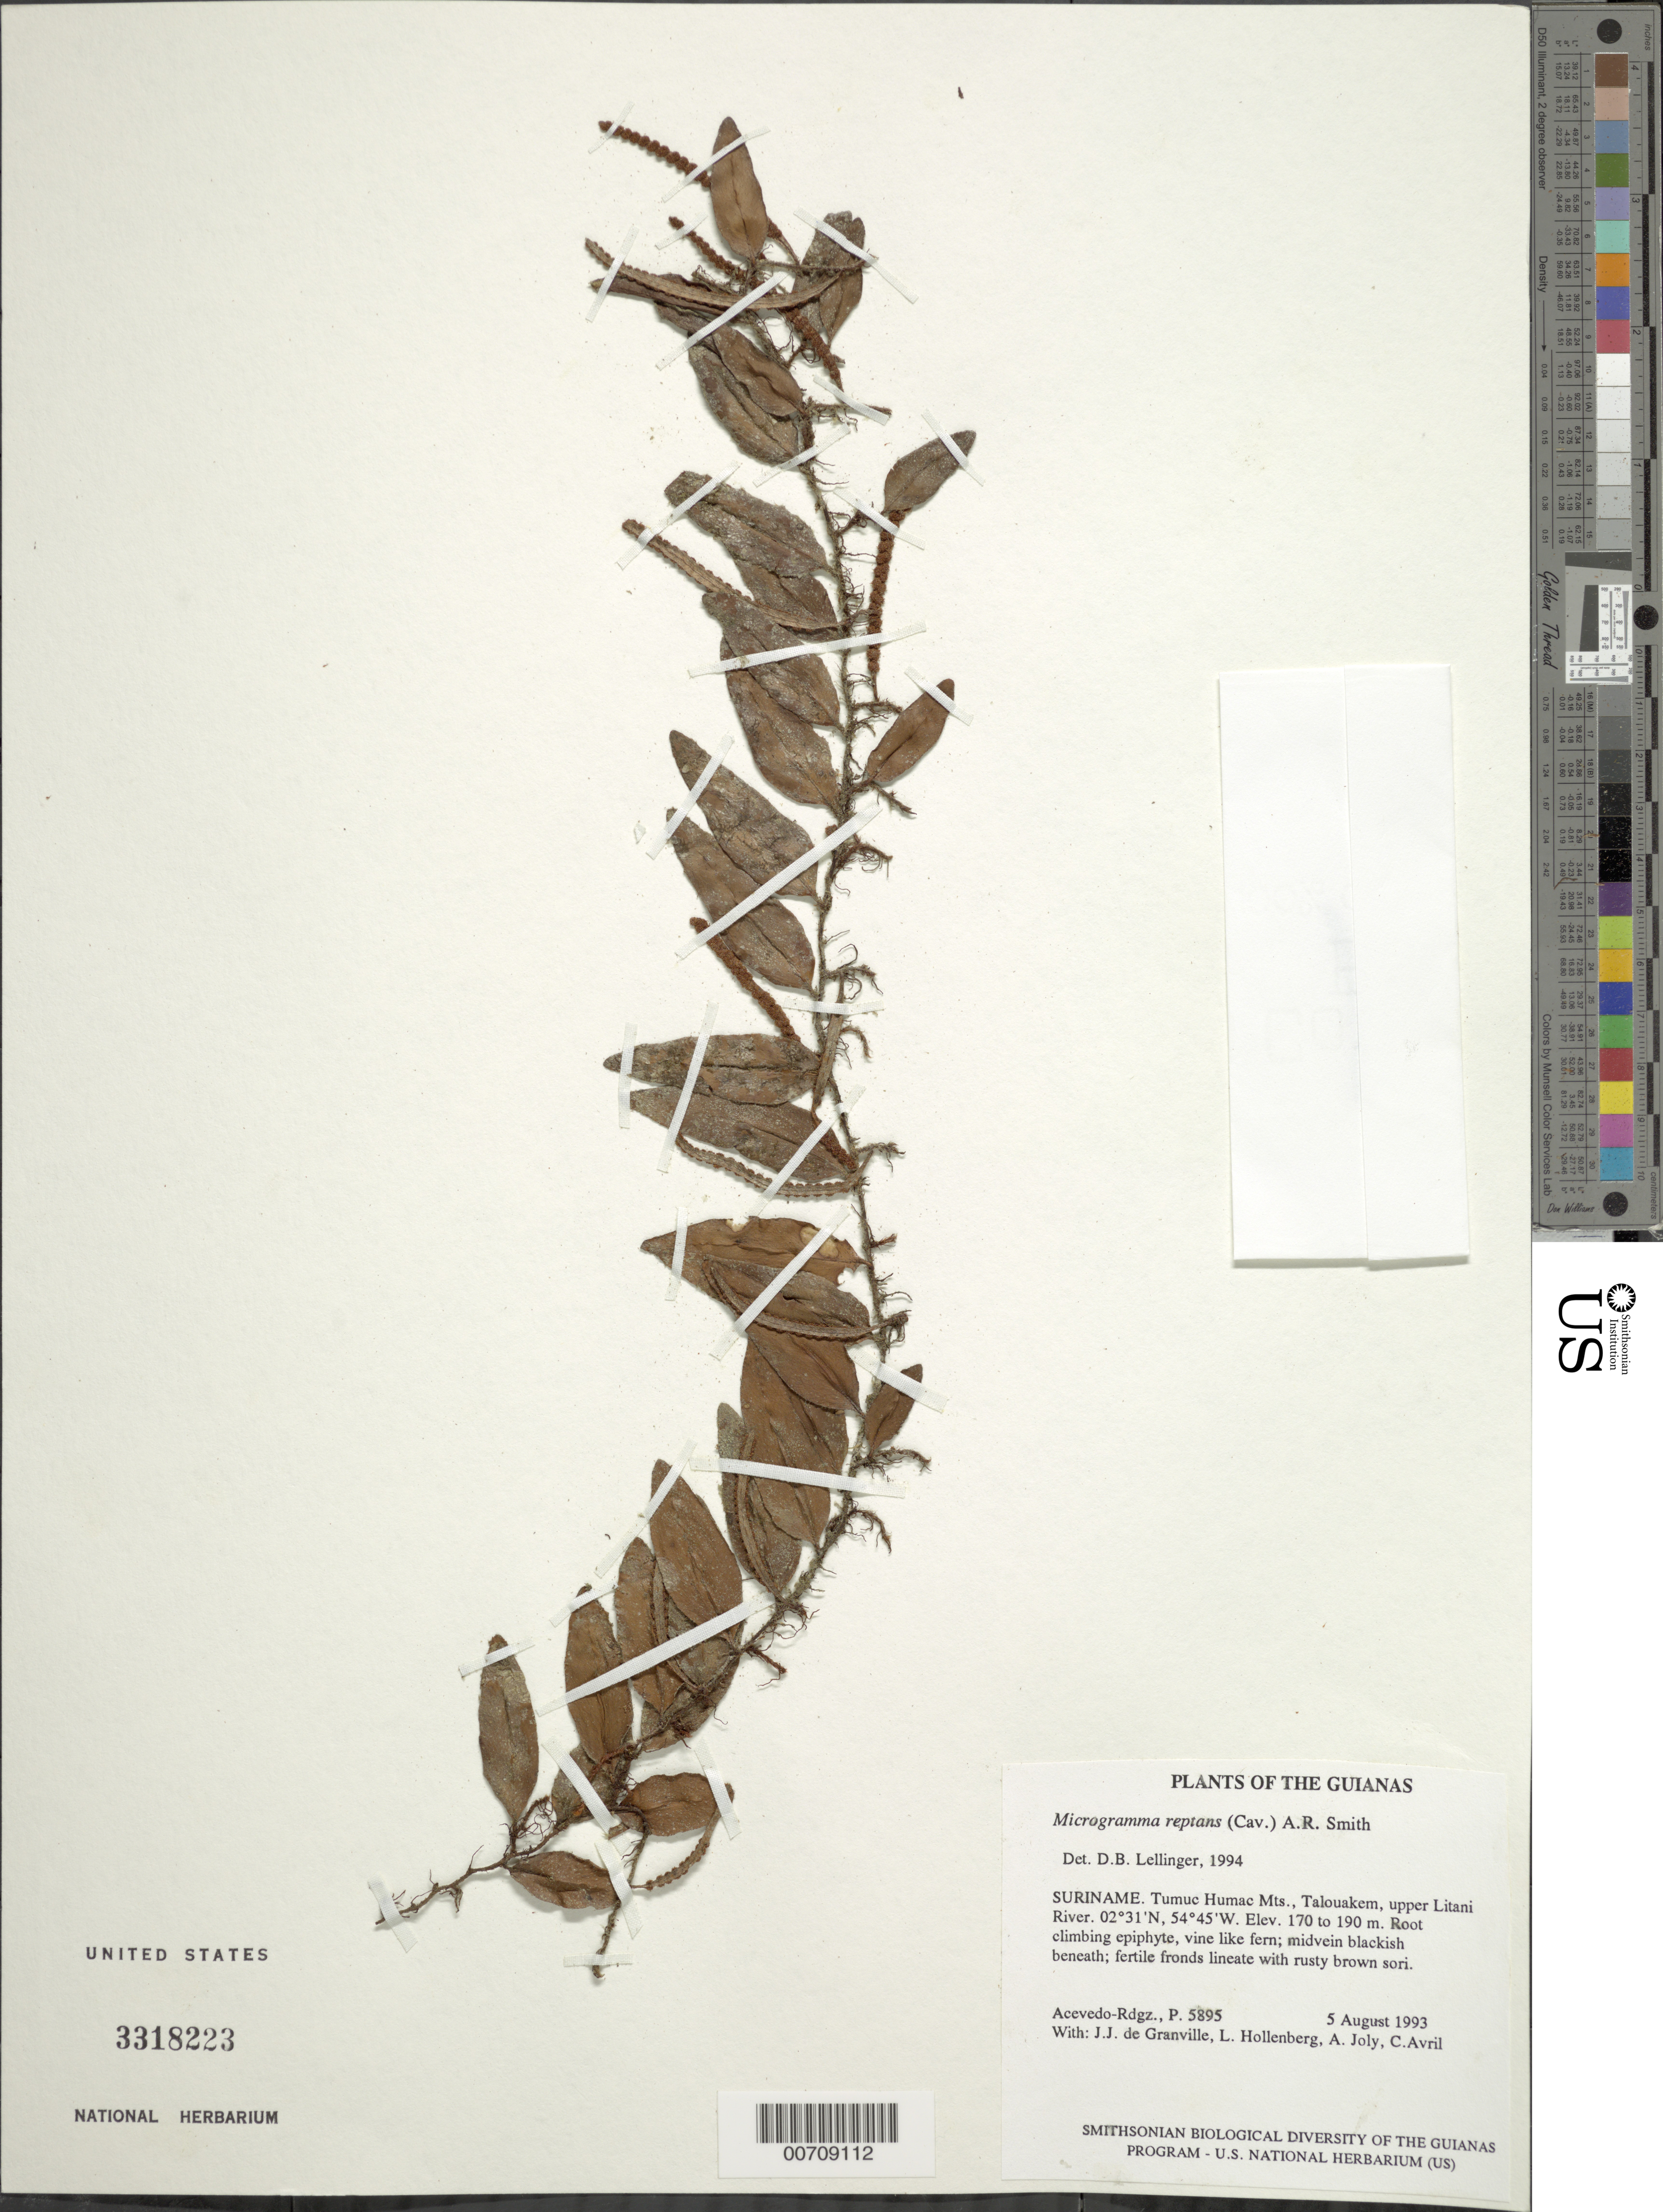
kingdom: Plantae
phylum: Tracheophyta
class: Polypodiopsida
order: Polypodiales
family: Polypodiaceae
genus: Microgramma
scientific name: Microgramma reptans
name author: (Cav.) A.R. Sm.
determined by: Lellinger, David B., (BOT), Smithsonian Institution - National Museum of Natural History (UNITED STATES)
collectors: P. Acevedo-Rodr., C. Boyer, J.-J. de Granville, A. Joly & L. Hollenberg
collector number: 5895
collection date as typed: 05 Aug 1993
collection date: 1993-08-05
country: Suriname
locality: Tumuc Humac Mts., Talouakem, upper Litani River.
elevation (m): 170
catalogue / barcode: US 3318223